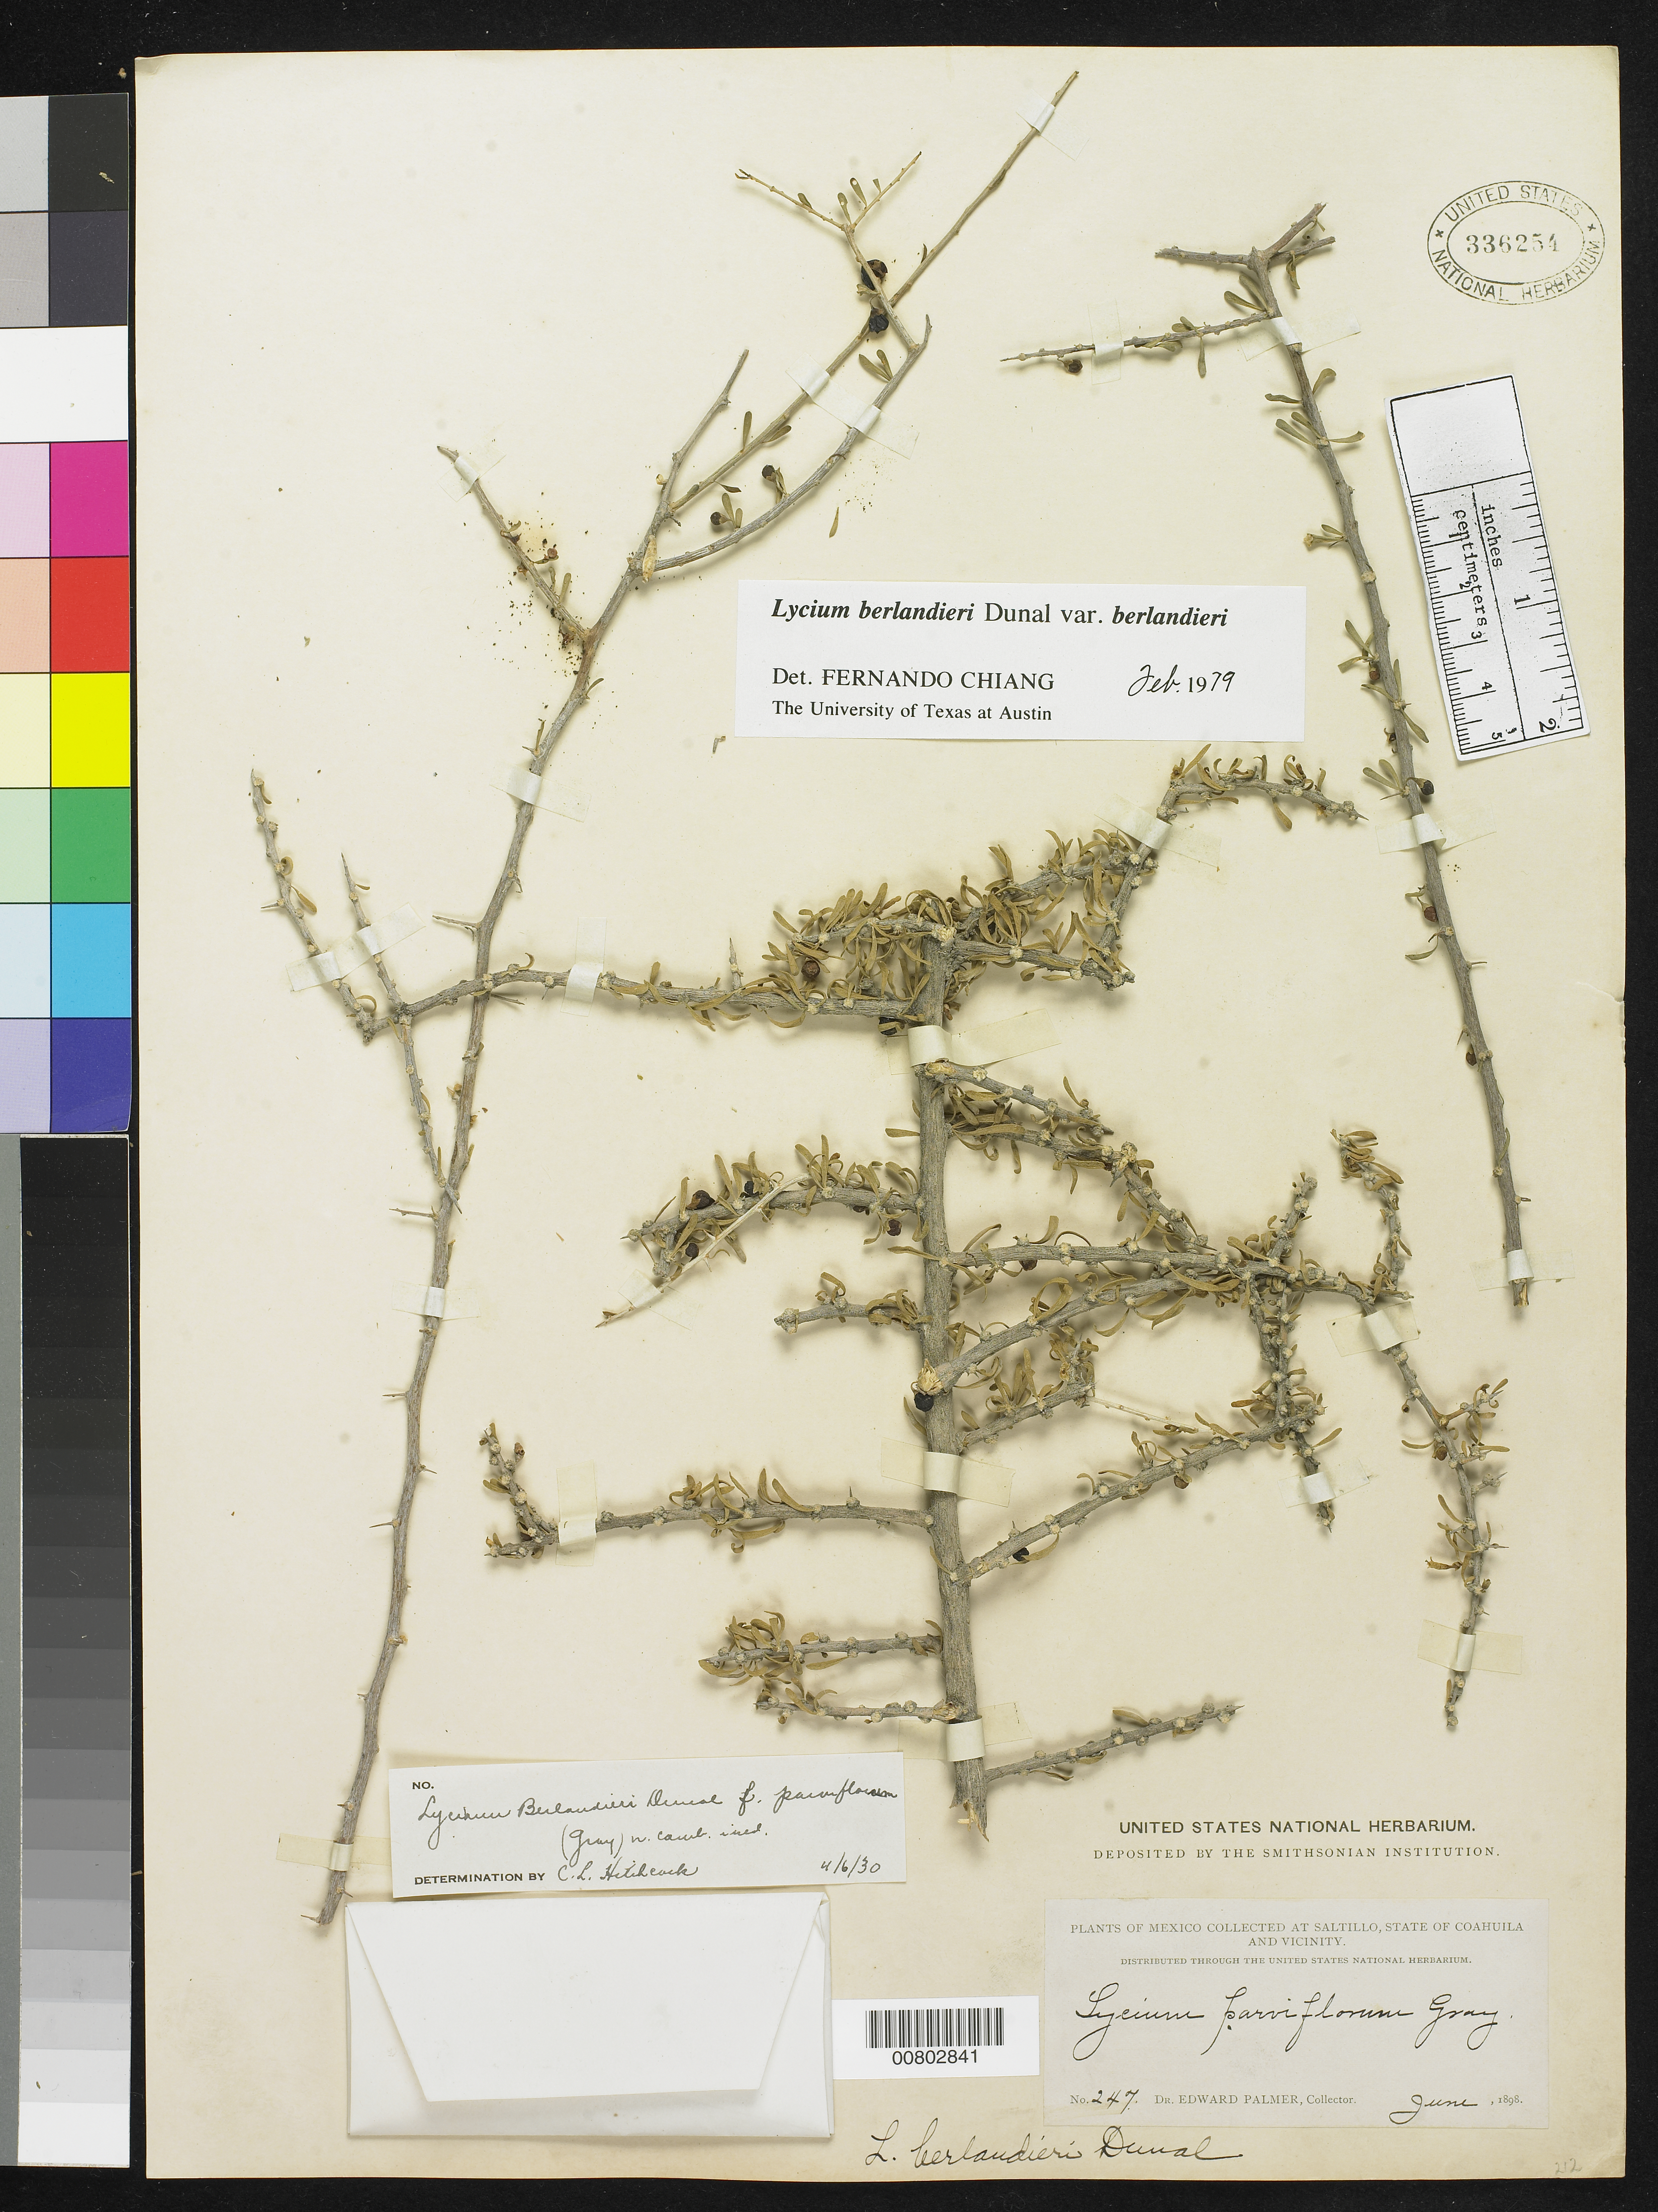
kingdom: Plantae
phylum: Tracheophyta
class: Magnoliopsida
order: Solanales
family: Solanaceae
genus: Lycium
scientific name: Lycium berlandieri var. berlandieri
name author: Dunal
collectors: E. Palmer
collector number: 247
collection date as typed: Jun 1898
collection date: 1898-06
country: Mexico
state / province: Coahuila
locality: Saltillo, Coahuila and vicinity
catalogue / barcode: US 336254